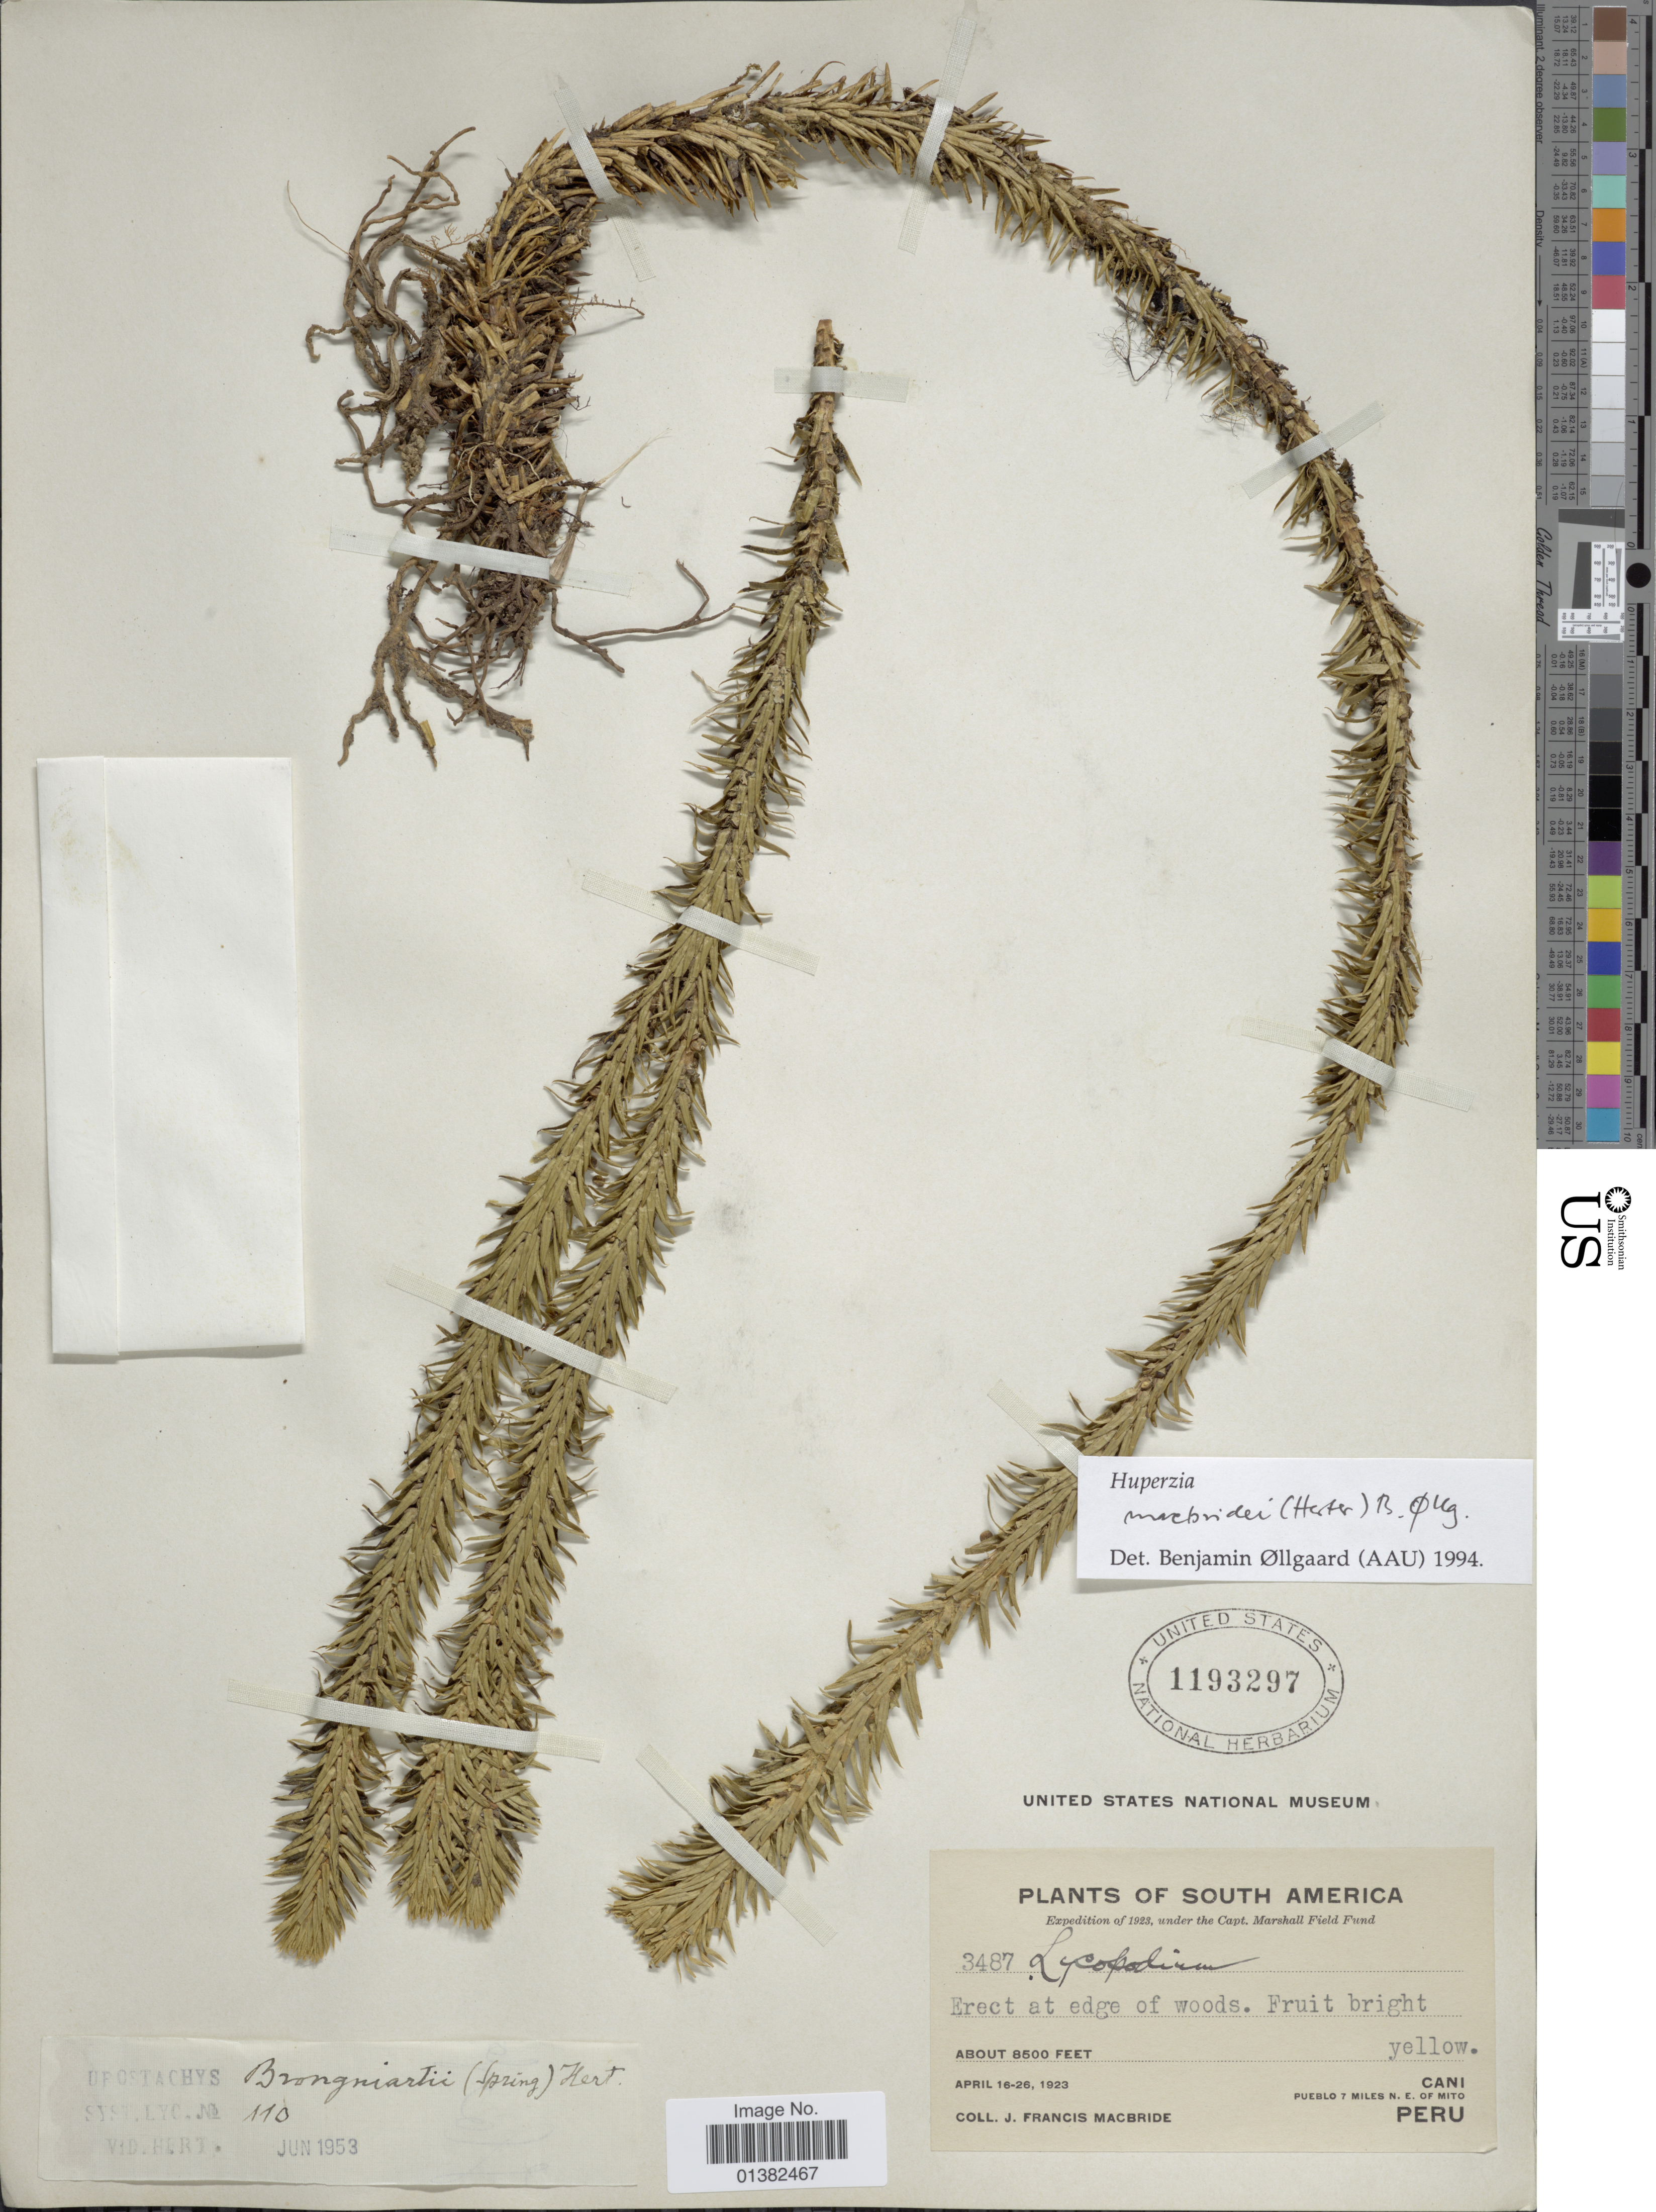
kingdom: Plantae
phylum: Tracheophyta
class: Lycopodiopsida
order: Lycopodiales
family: Lycopodiaceae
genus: Phlegmariurus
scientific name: Phlegmariurus macbridei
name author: (Herter) B. Øllg.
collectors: J. F. Macbride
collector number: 3487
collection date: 1923-04-16/1923-04-26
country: Peru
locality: Cani, Pueblo 7 miles N.E. of Mito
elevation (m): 2591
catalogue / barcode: US 1193297